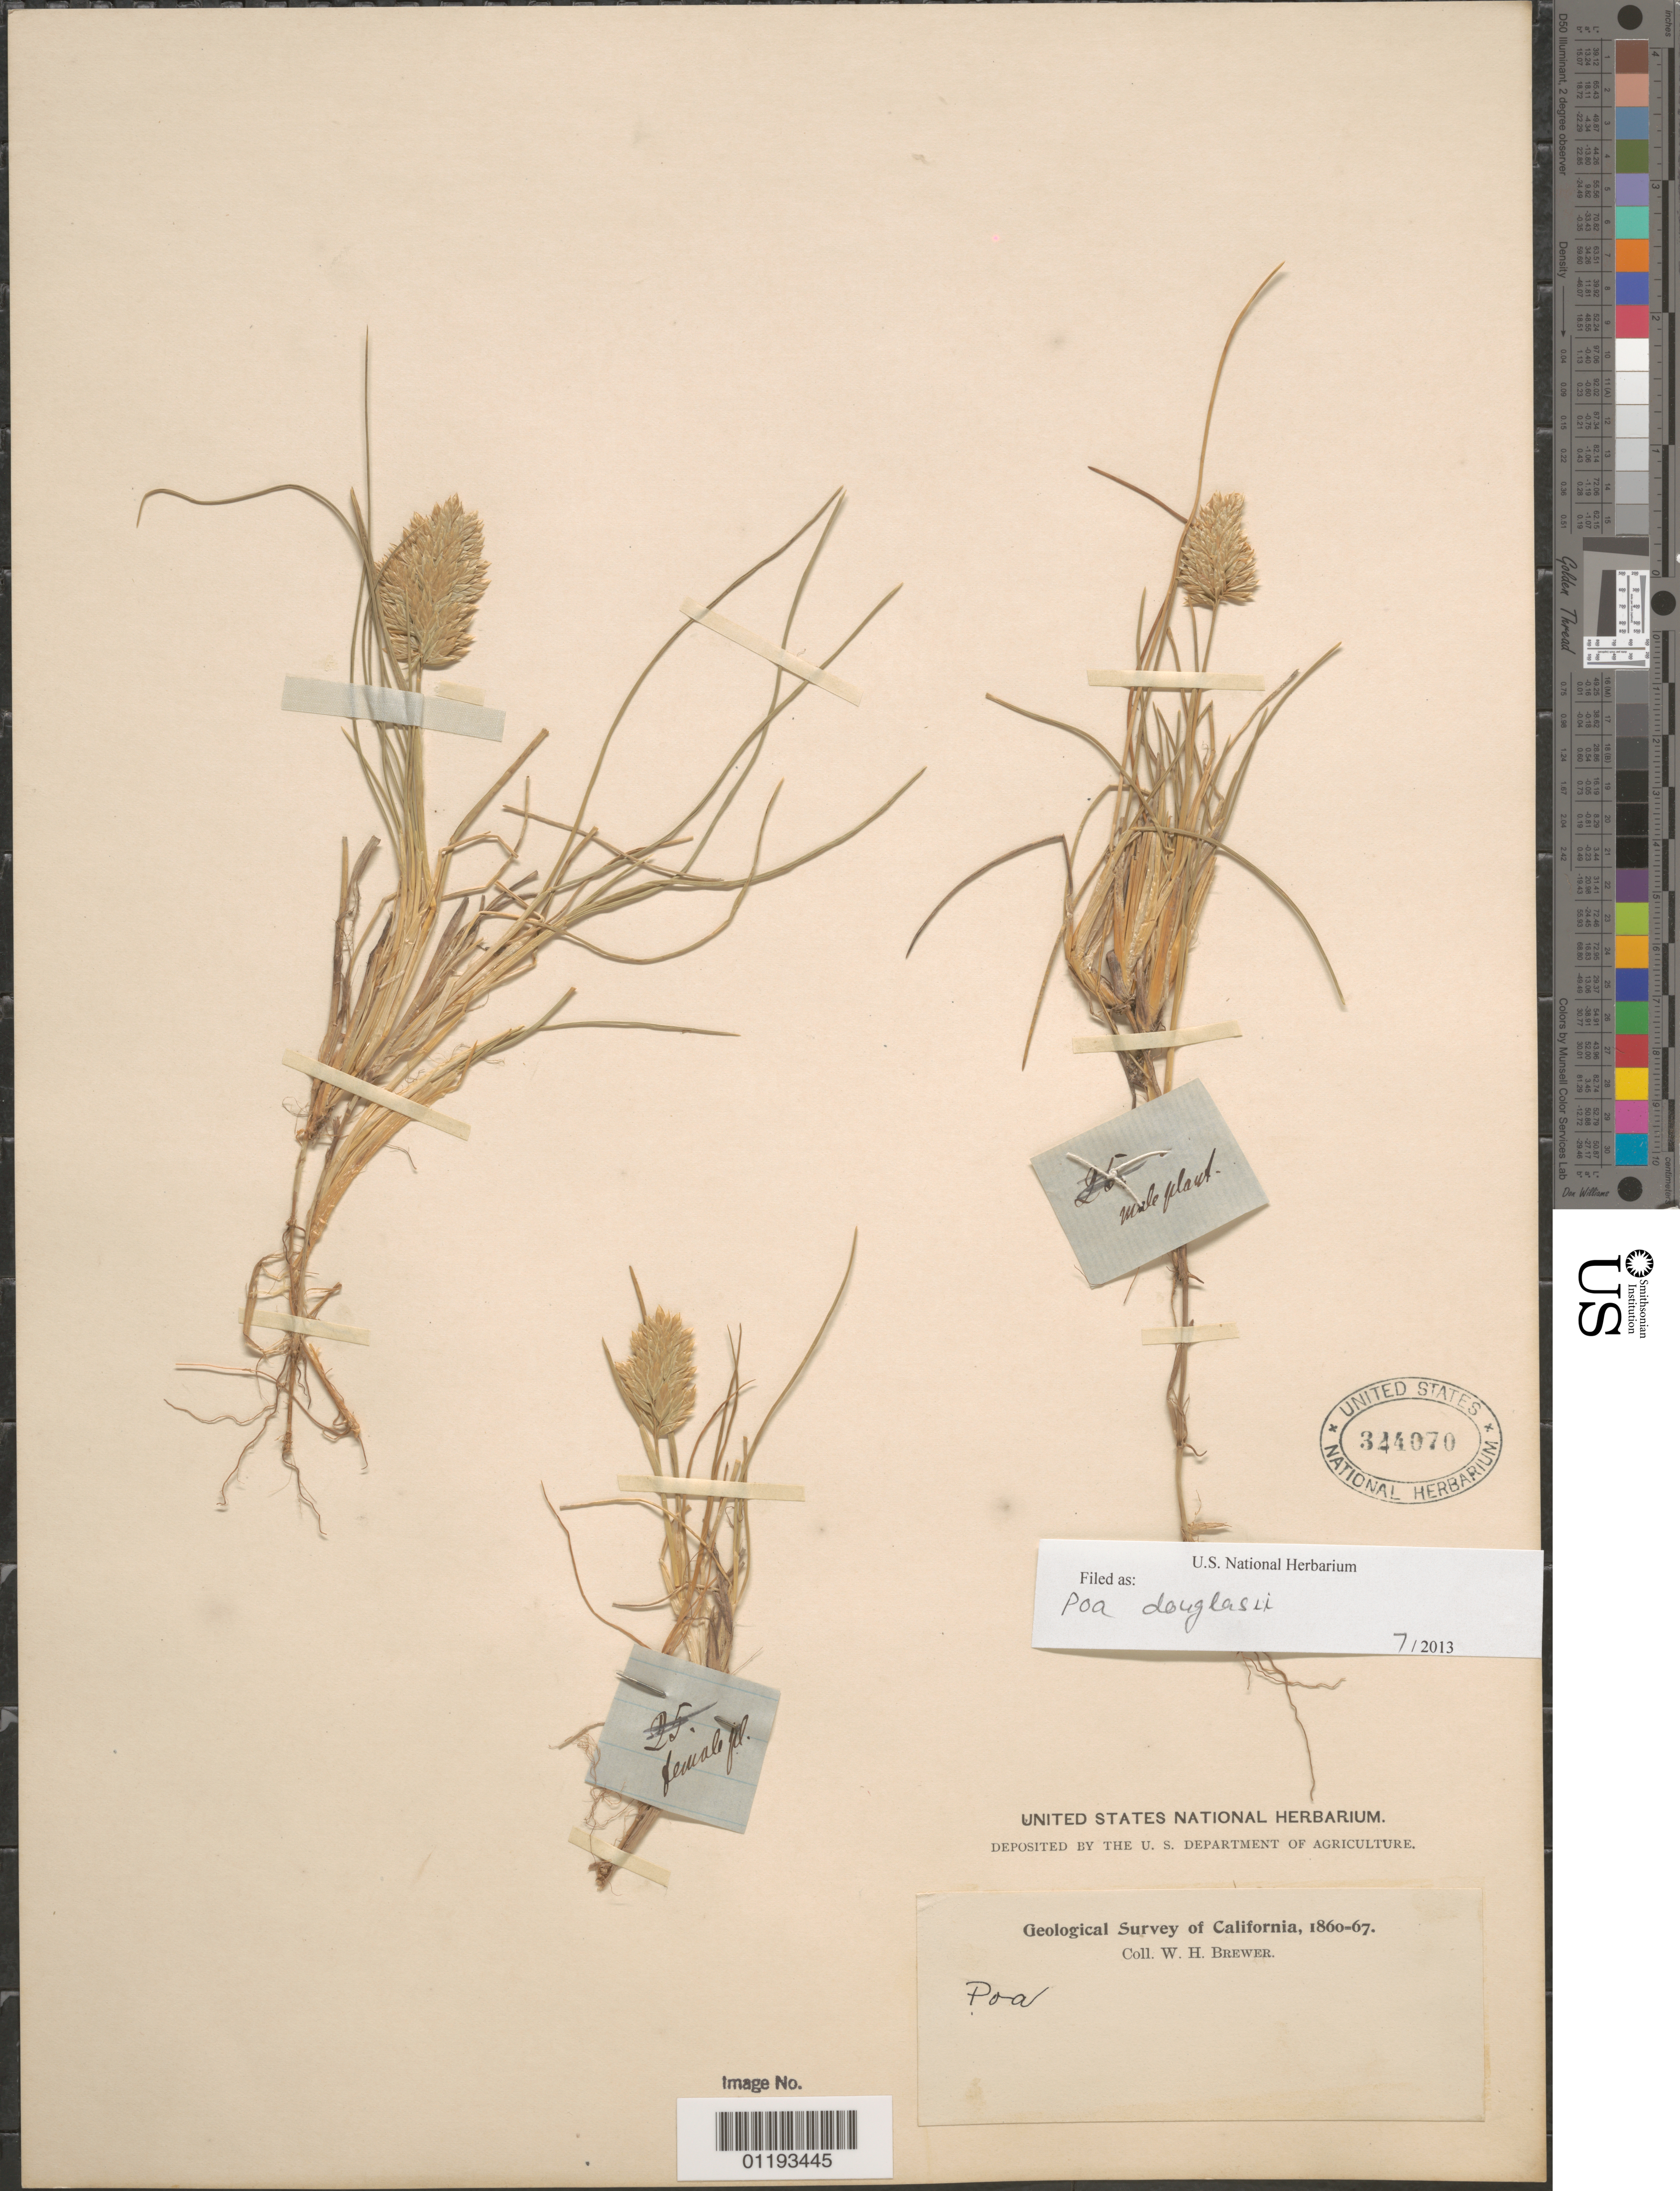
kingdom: Plantae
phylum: Tracheophyta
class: Liliopsida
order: Poales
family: Poaceae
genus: Poa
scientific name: Poa douglasii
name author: Nees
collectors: W. H. Brewer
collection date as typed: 1860 to -- --- 1867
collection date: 1860/1867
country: United States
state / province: California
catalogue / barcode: US 344070